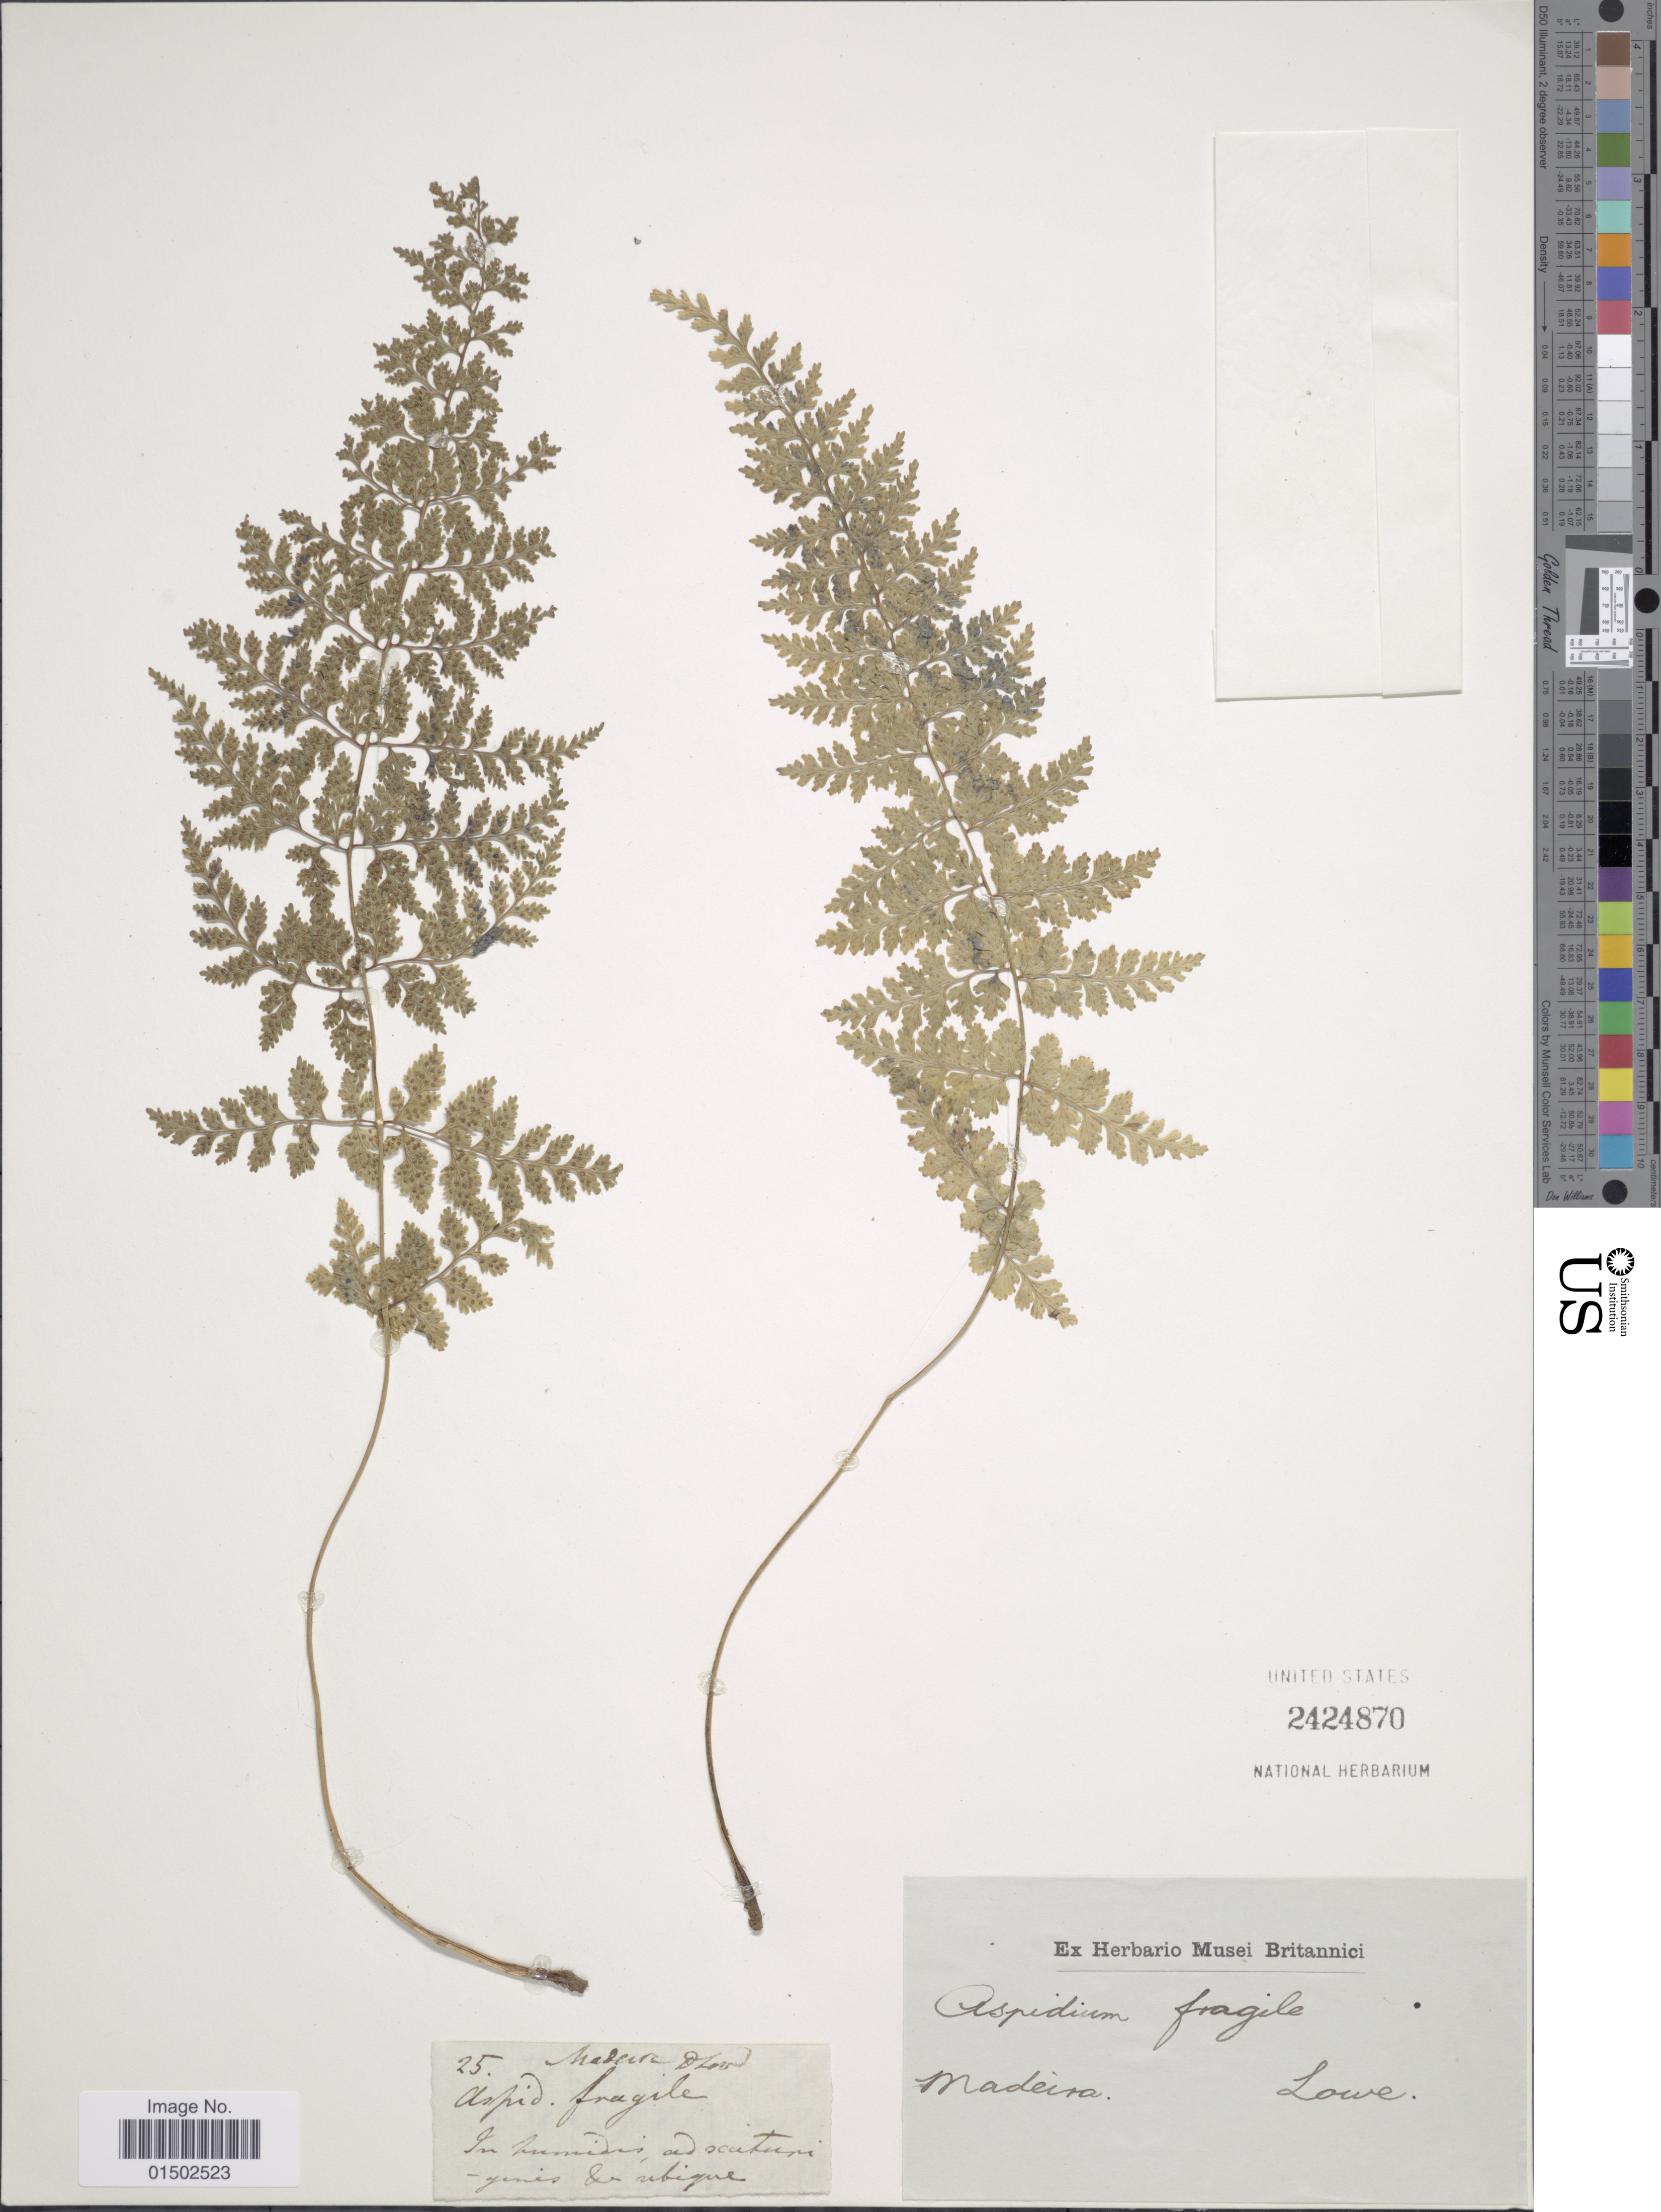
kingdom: Plantae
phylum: Tracheophyta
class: Polypodiopsida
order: Polypodiales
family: Cystopteridaceae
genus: Cystopteris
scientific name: Cystopteris fragilis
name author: (L.) Bernh.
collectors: -- Lowe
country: Portugal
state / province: Madeira (Aut. Reg.)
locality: Madeira [interpreted]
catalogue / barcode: US 2424870